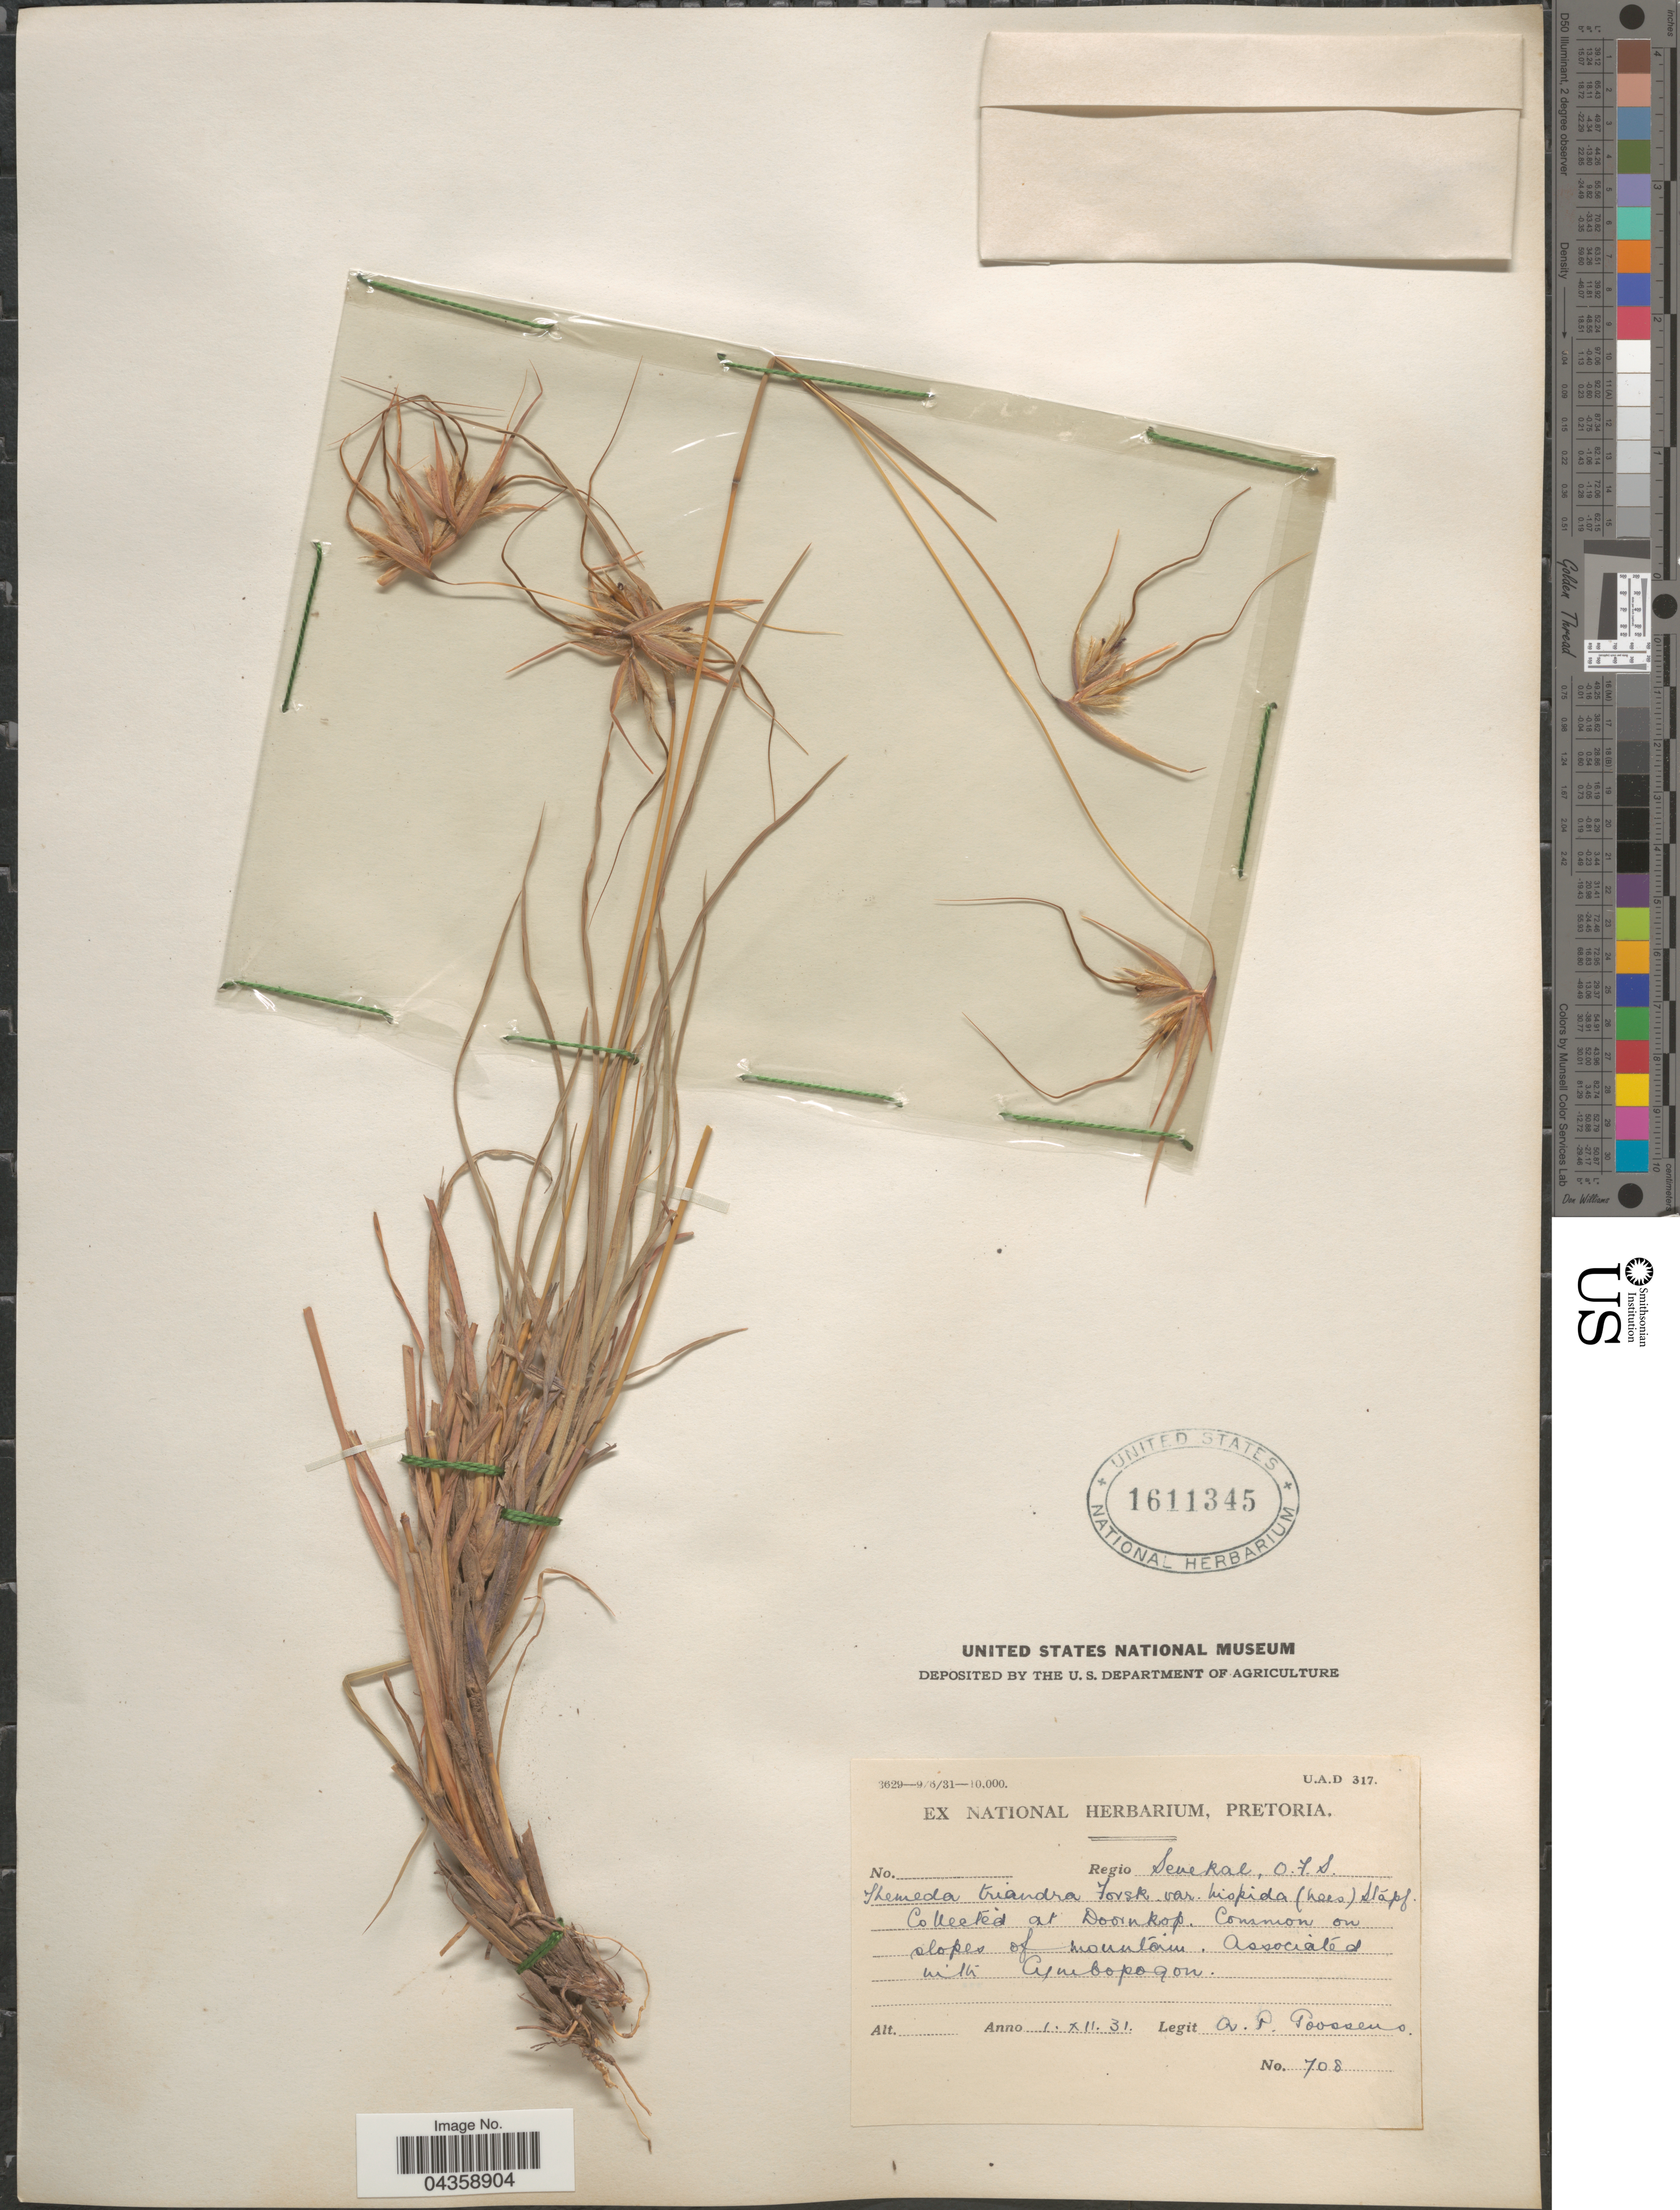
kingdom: Plantae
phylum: Tracheophyta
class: Liliopsida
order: Poales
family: Poaceae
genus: Themeda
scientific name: Themeda triandra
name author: Forssk.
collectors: A. P. G. Goossens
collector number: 708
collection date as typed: Transcribed d/m/y: 1/12/31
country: South Africa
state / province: Free State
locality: Regio Senekal, O. F. S. At Doornkop. On slopes of mountain.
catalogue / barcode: US 1611345